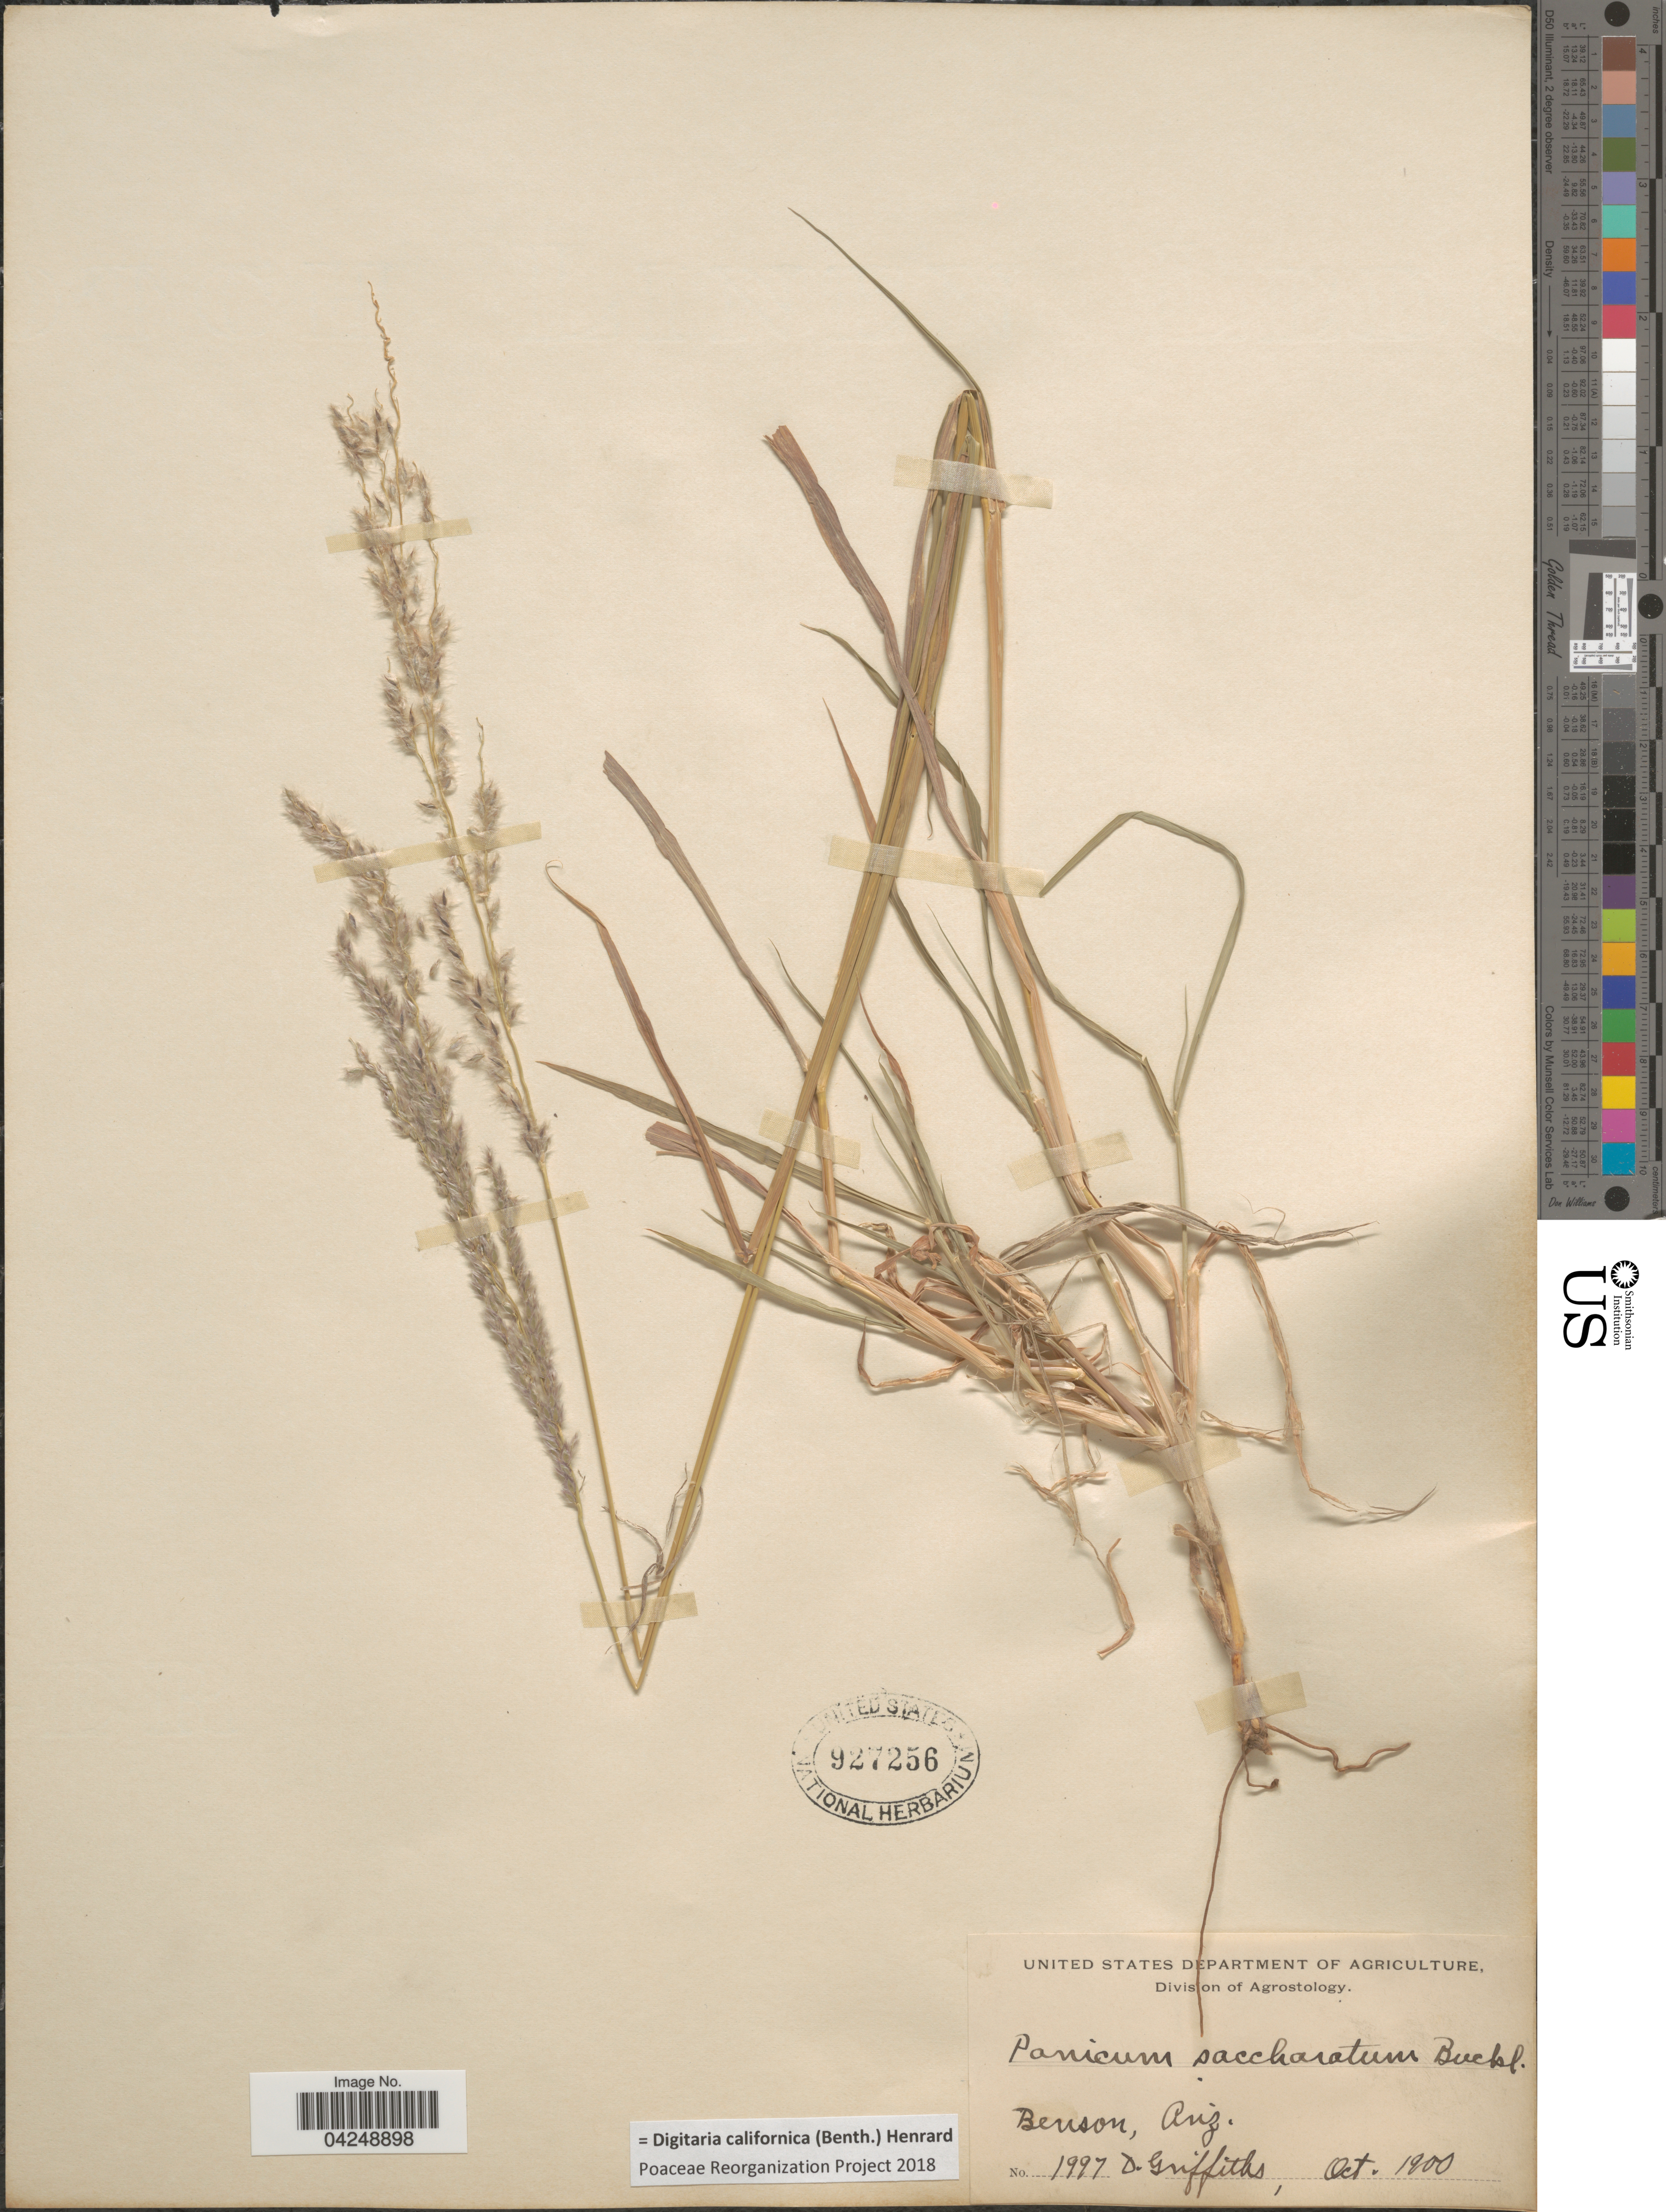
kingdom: Plantae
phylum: Tracheophyta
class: Liliopsida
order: Poales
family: Poaceae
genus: Digitaria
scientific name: Digitaria californica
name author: (Benth.) Henr.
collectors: D. Griffiths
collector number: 1997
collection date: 1900-10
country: United States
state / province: Arizona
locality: Benson.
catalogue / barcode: US 927256